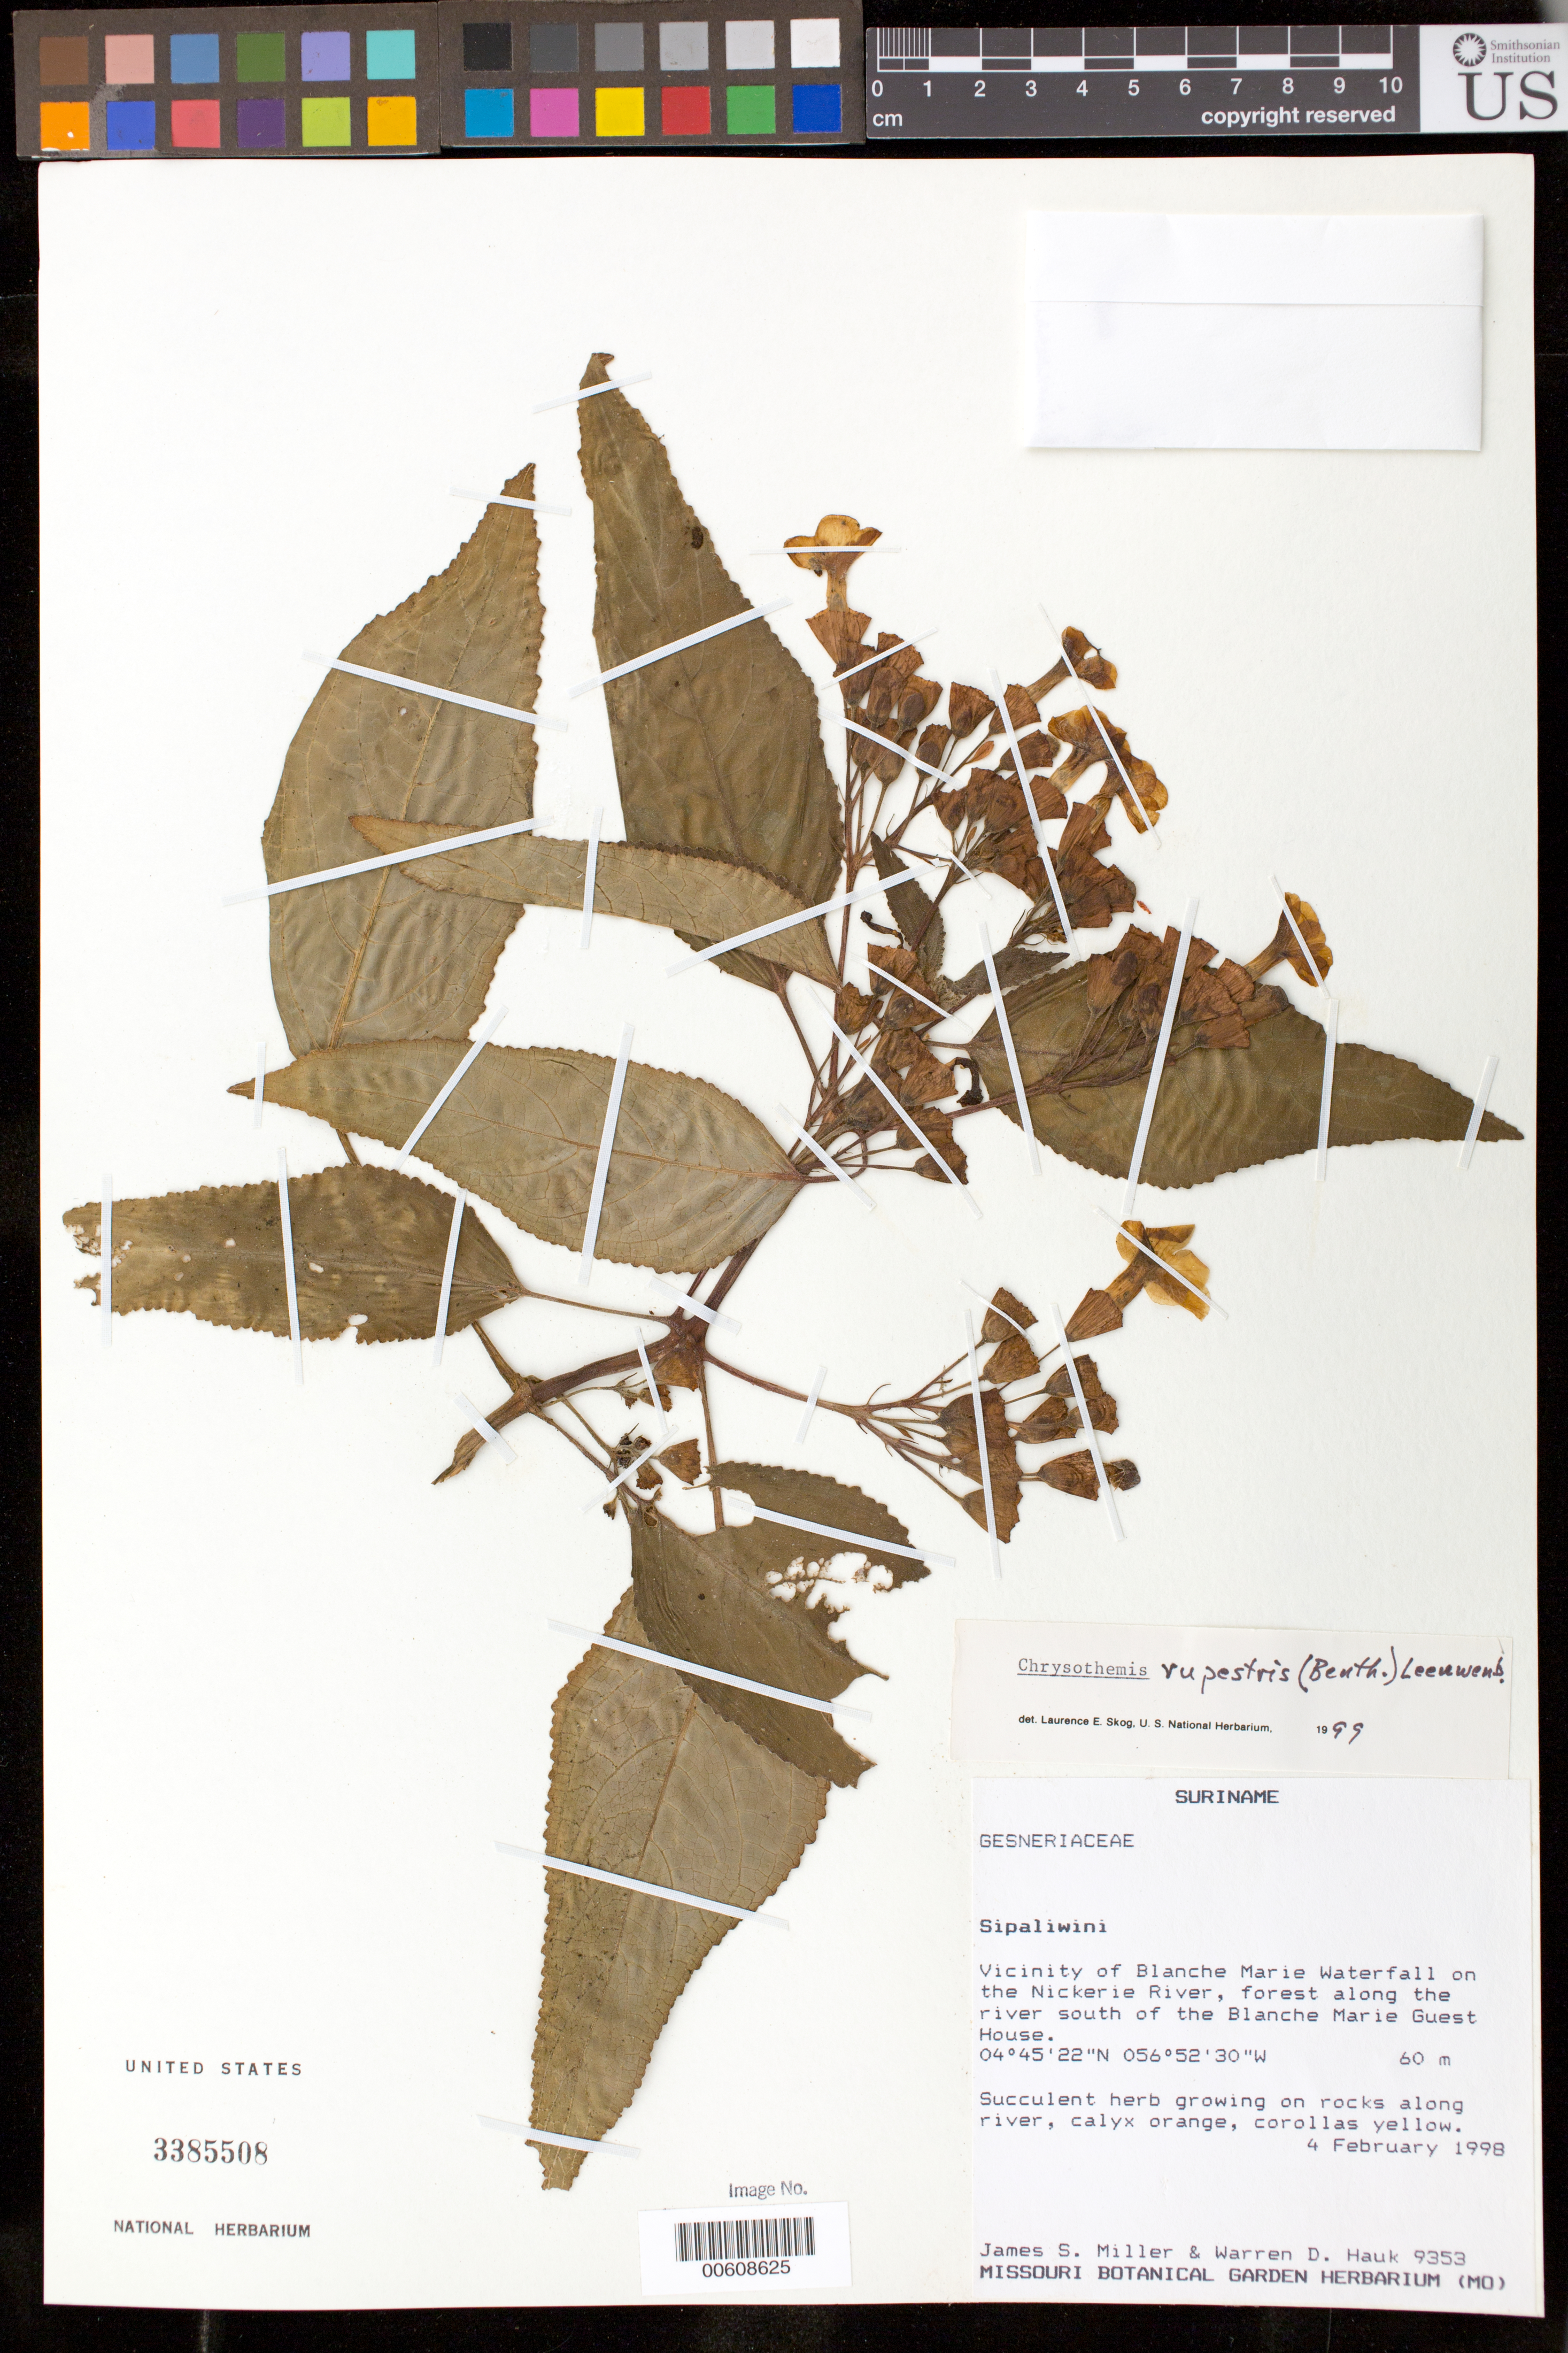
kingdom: Plantae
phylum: Tracheophyta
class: Magnoliopsida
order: Lamiales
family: Gesneriaceae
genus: Chrysothemis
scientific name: Chrysothemis rupestris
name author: (Benth.) Leeuwenb.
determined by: Skog, Laurence E.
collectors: J. S. Miller & W. Hauk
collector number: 9353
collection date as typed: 04 Feb 1998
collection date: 1998-02-04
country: Suriname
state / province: Sipaliwini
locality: Vicinity of Blanche Marie Waterfall on the Nickerie River, south of the Blanche Marie Guest House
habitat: Forest along the river; growing on rocks along river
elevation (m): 60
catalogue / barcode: US 3385508